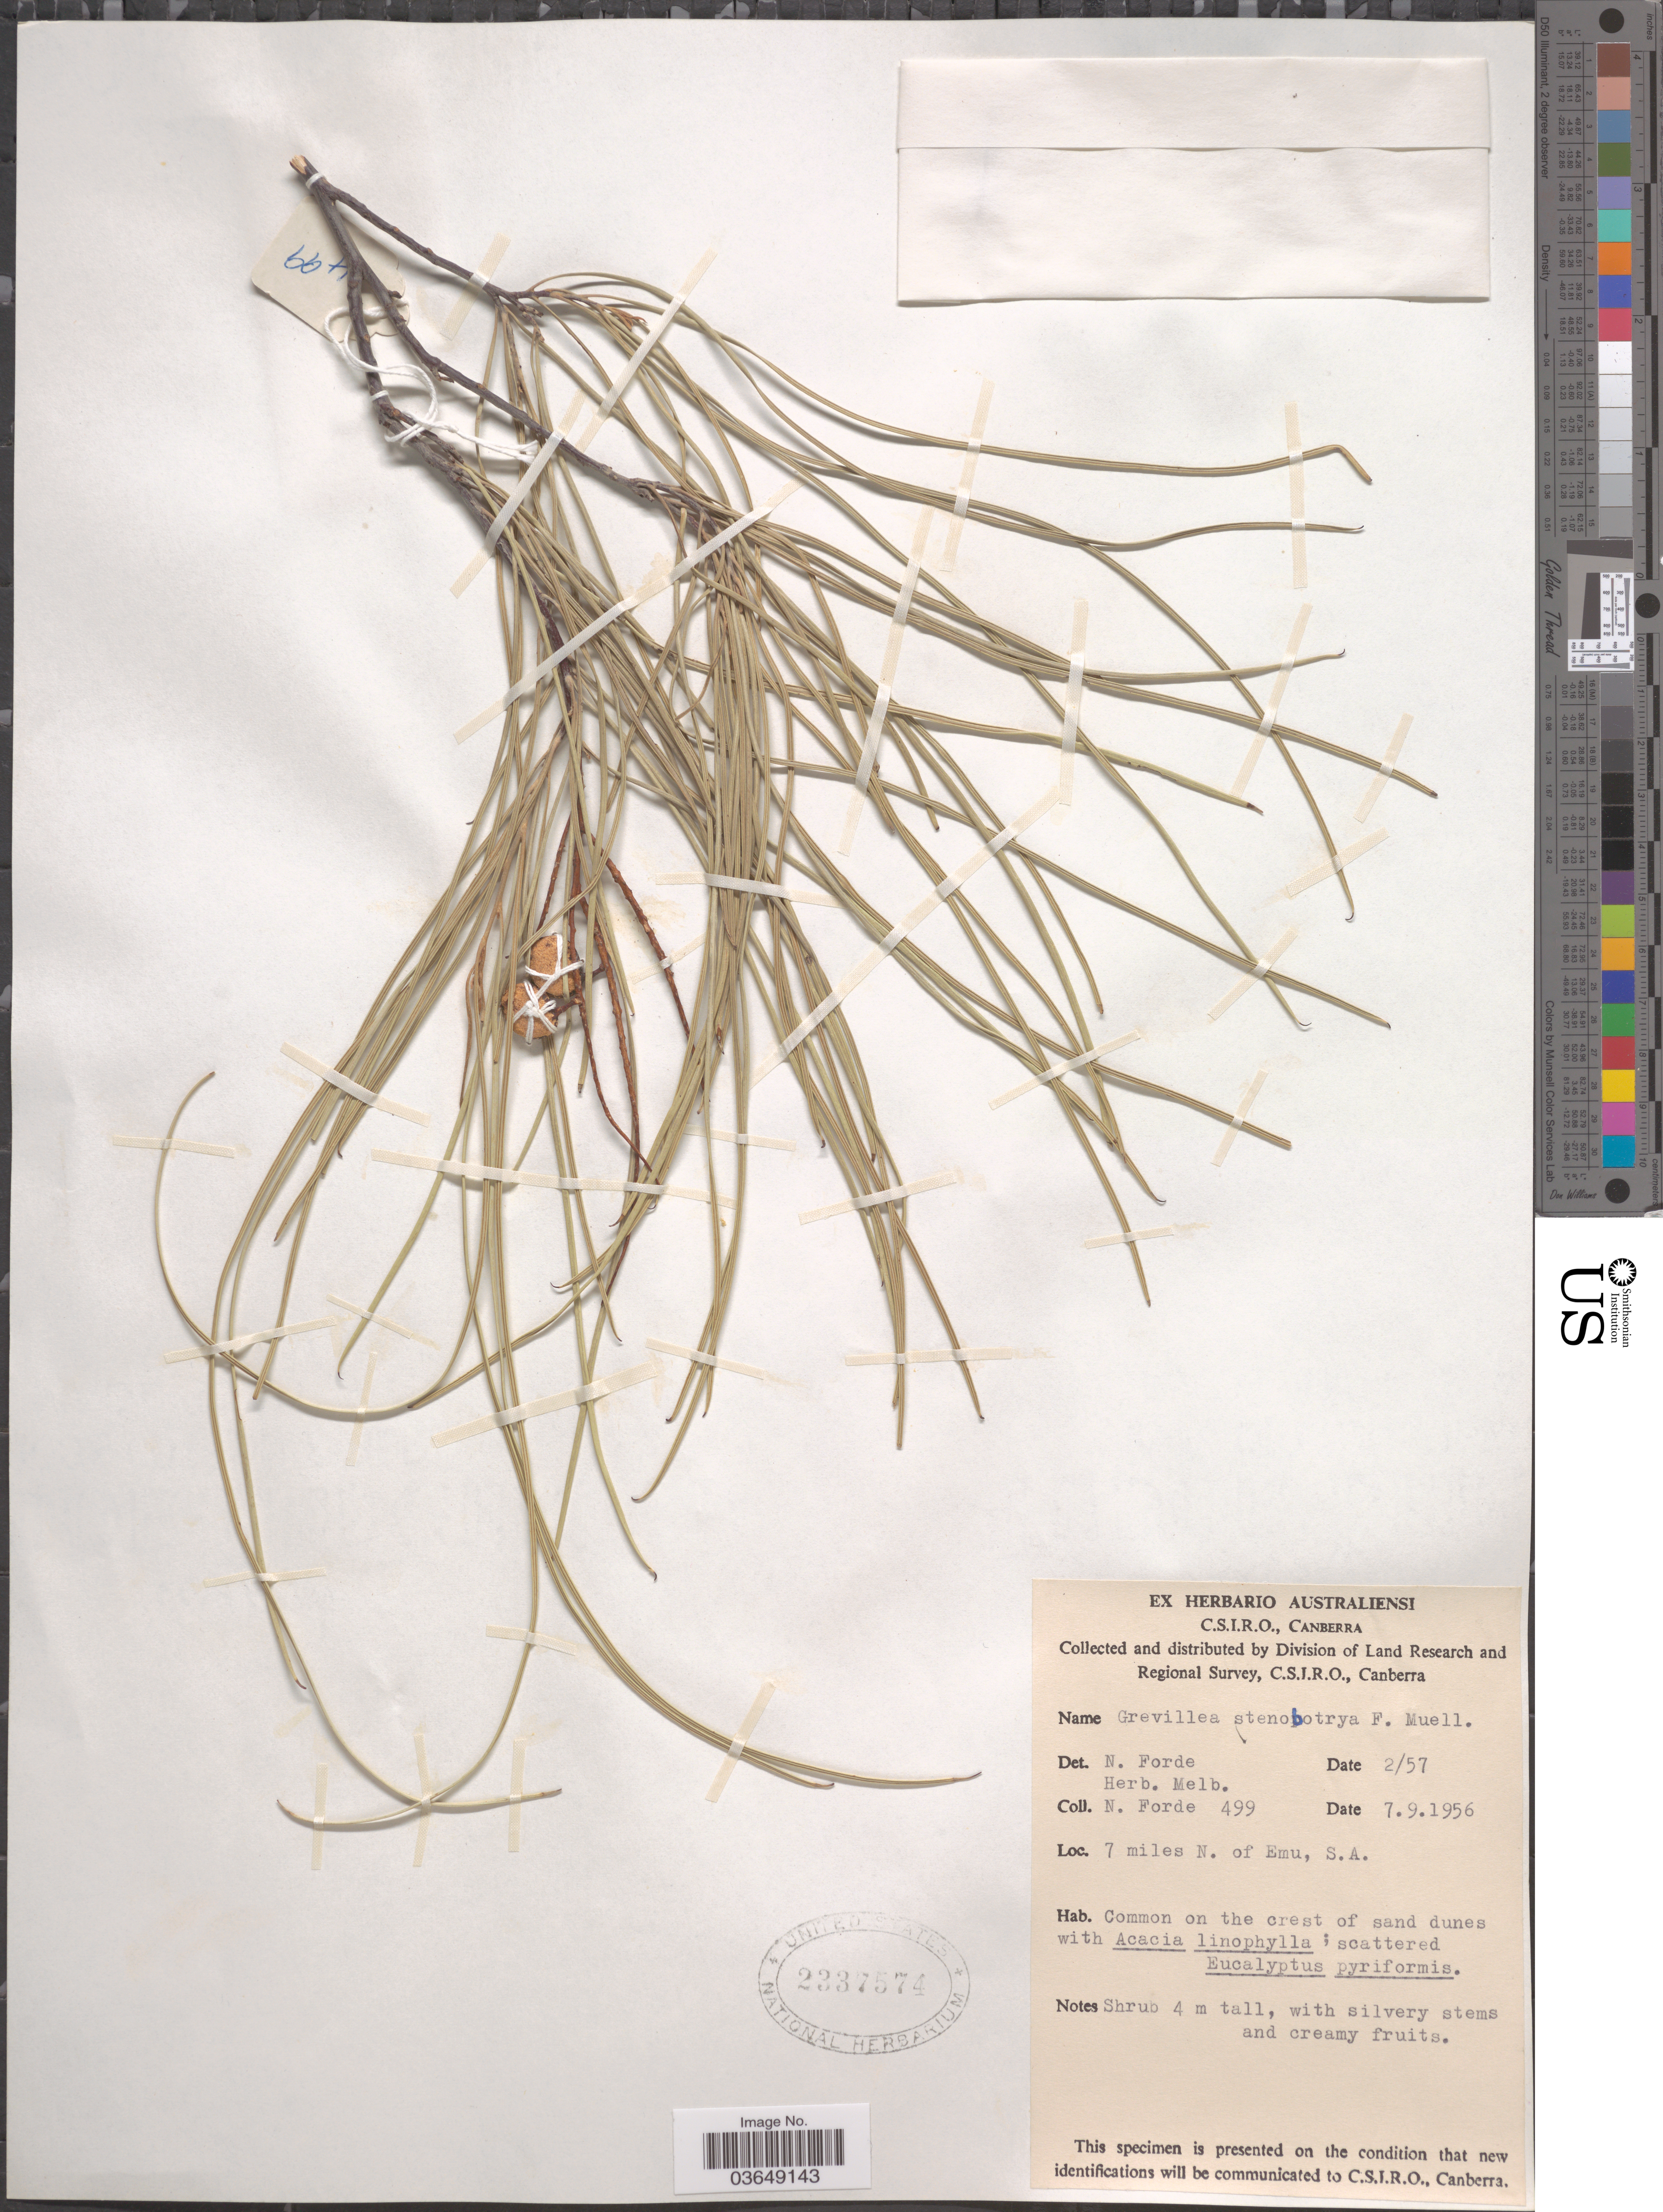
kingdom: Plantae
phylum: Tracheophyta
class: Magnoliopsida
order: Proteales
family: Proteaceae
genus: Grevillea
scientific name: Grevillea stenobotrya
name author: F. Muell.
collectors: N. Forde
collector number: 499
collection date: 1956-09-07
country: Australia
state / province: South Australia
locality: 7 miles N. of Emu.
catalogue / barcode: US 2337574